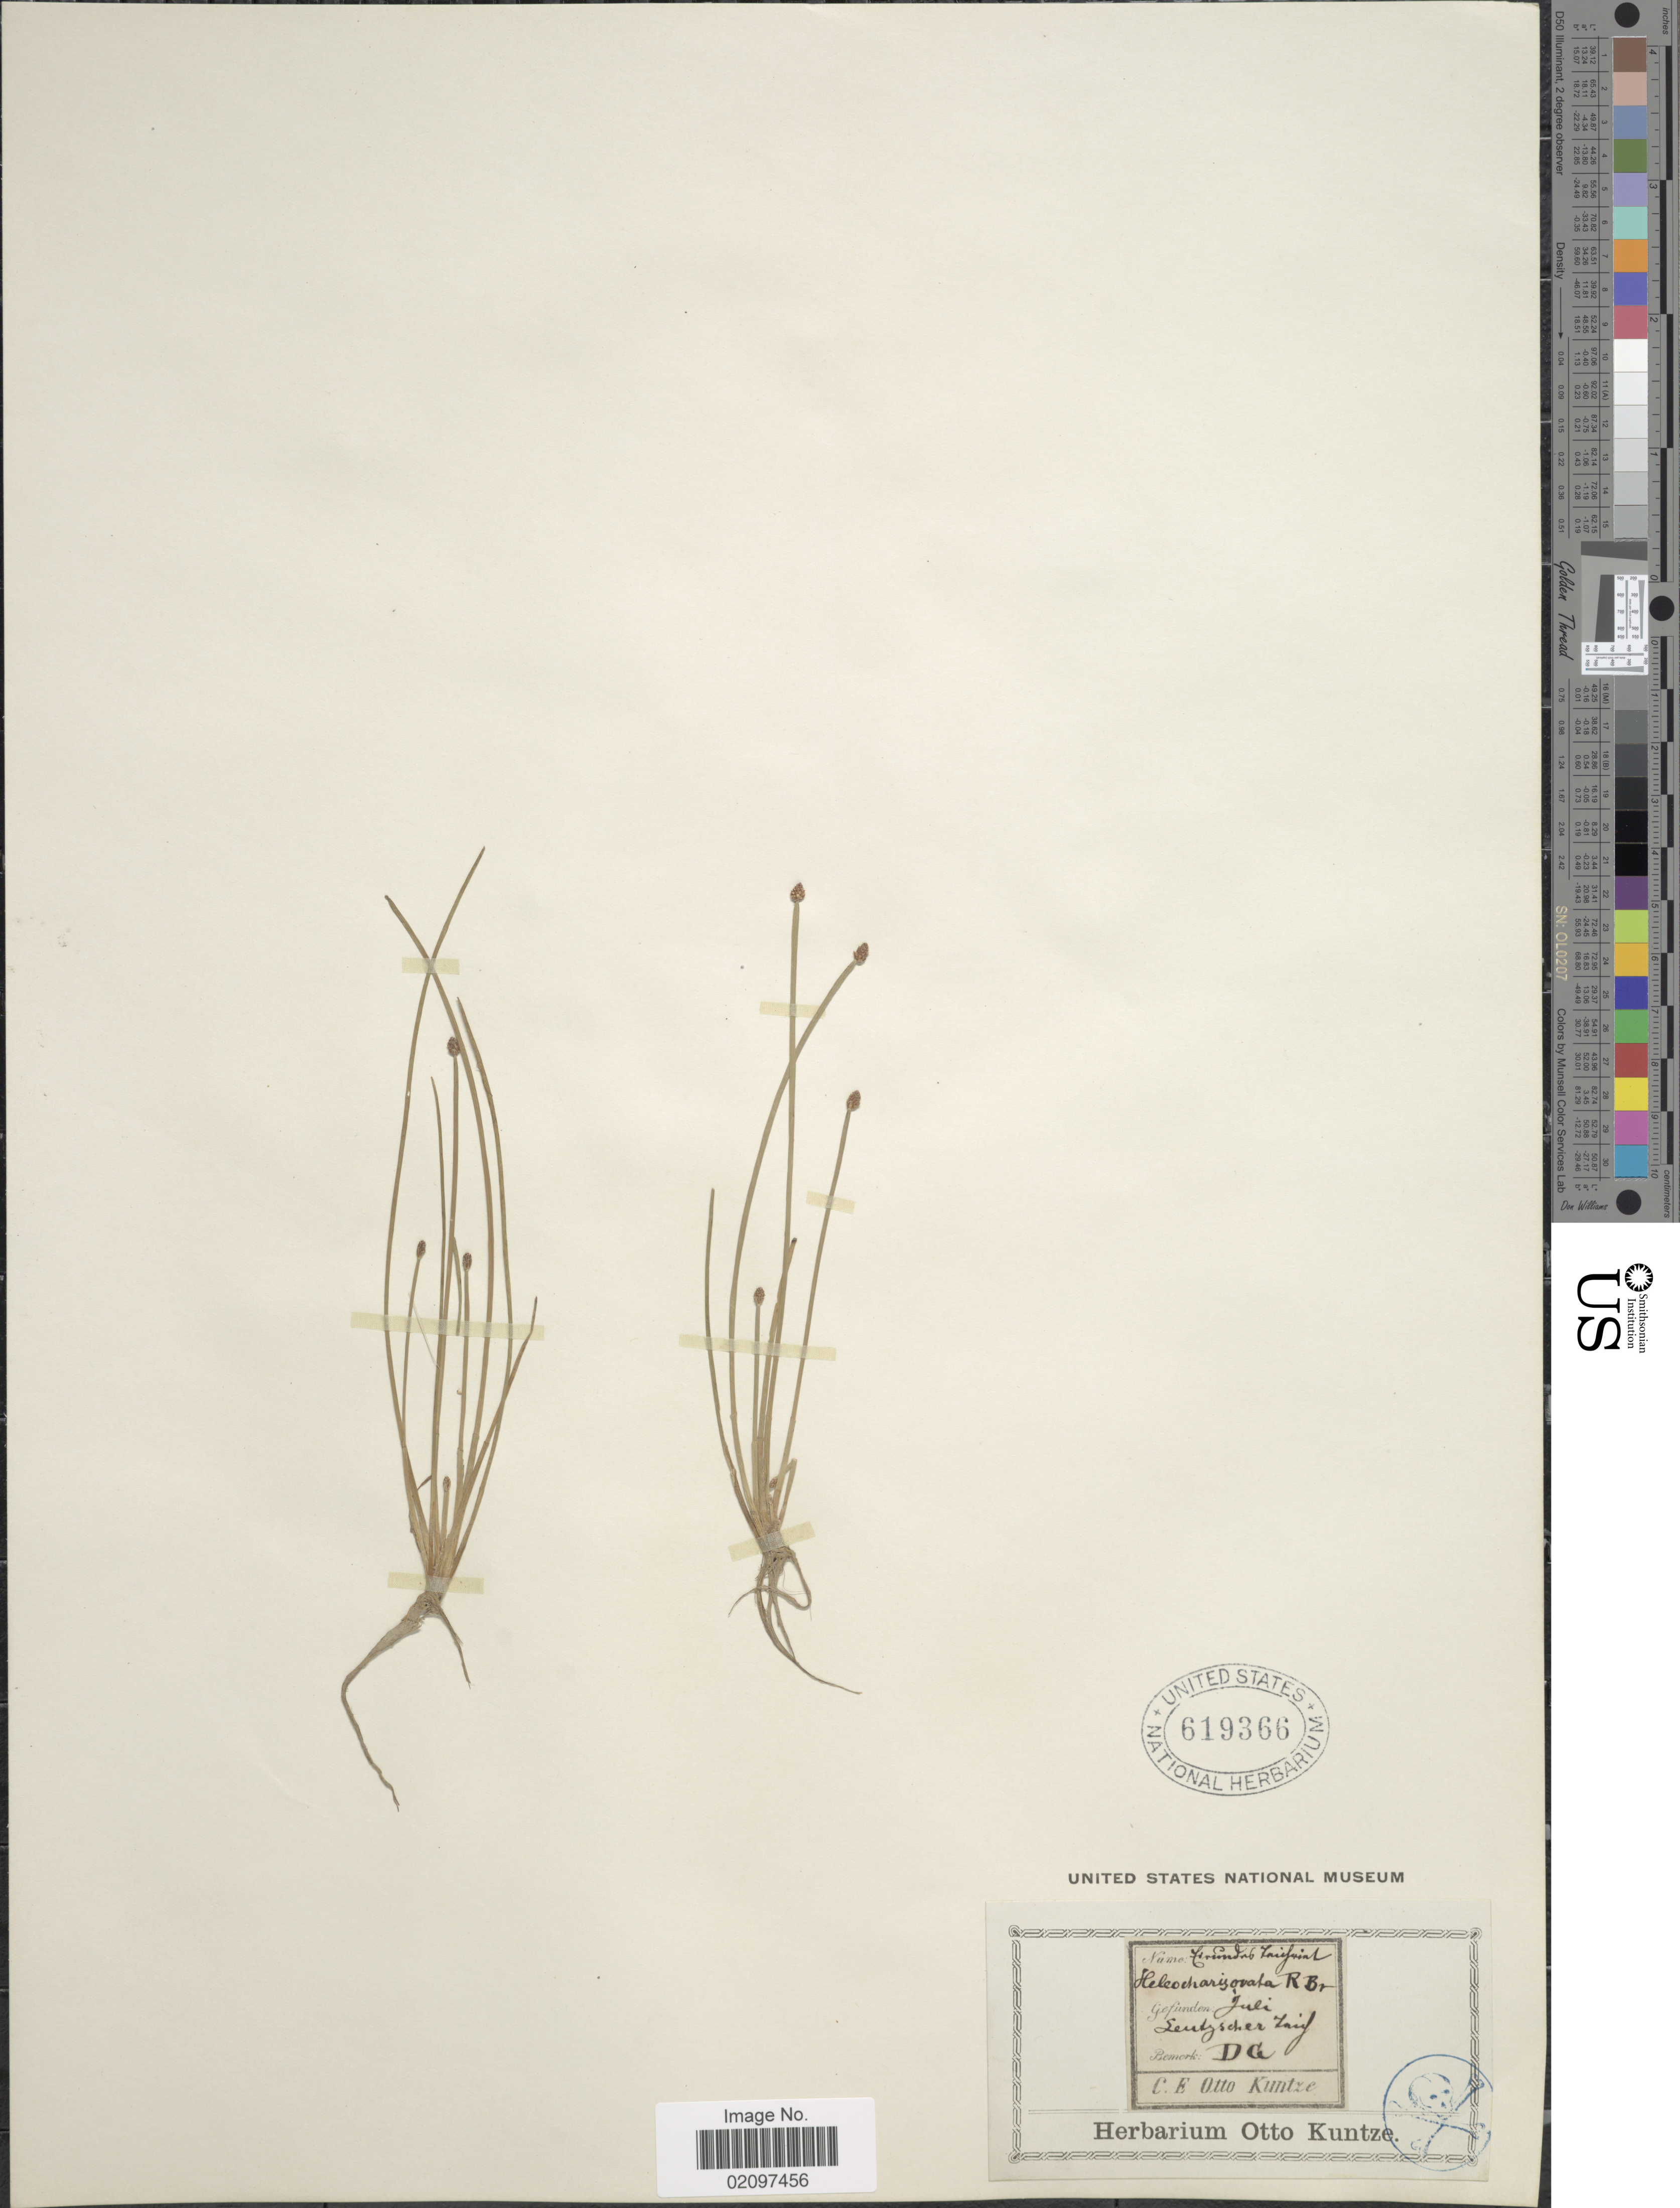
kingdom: Plantae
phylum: Tracheophyta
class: Liliopsida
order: Poales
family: Cyperaceae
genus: Eleocharis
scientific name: Eleocharis ovata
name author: (Roth) Roem. & Schult.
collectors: C.E.O. Kuntze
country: Germany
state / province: Sachsen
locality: Leutzscher [illegible text]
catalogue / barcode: US 619366